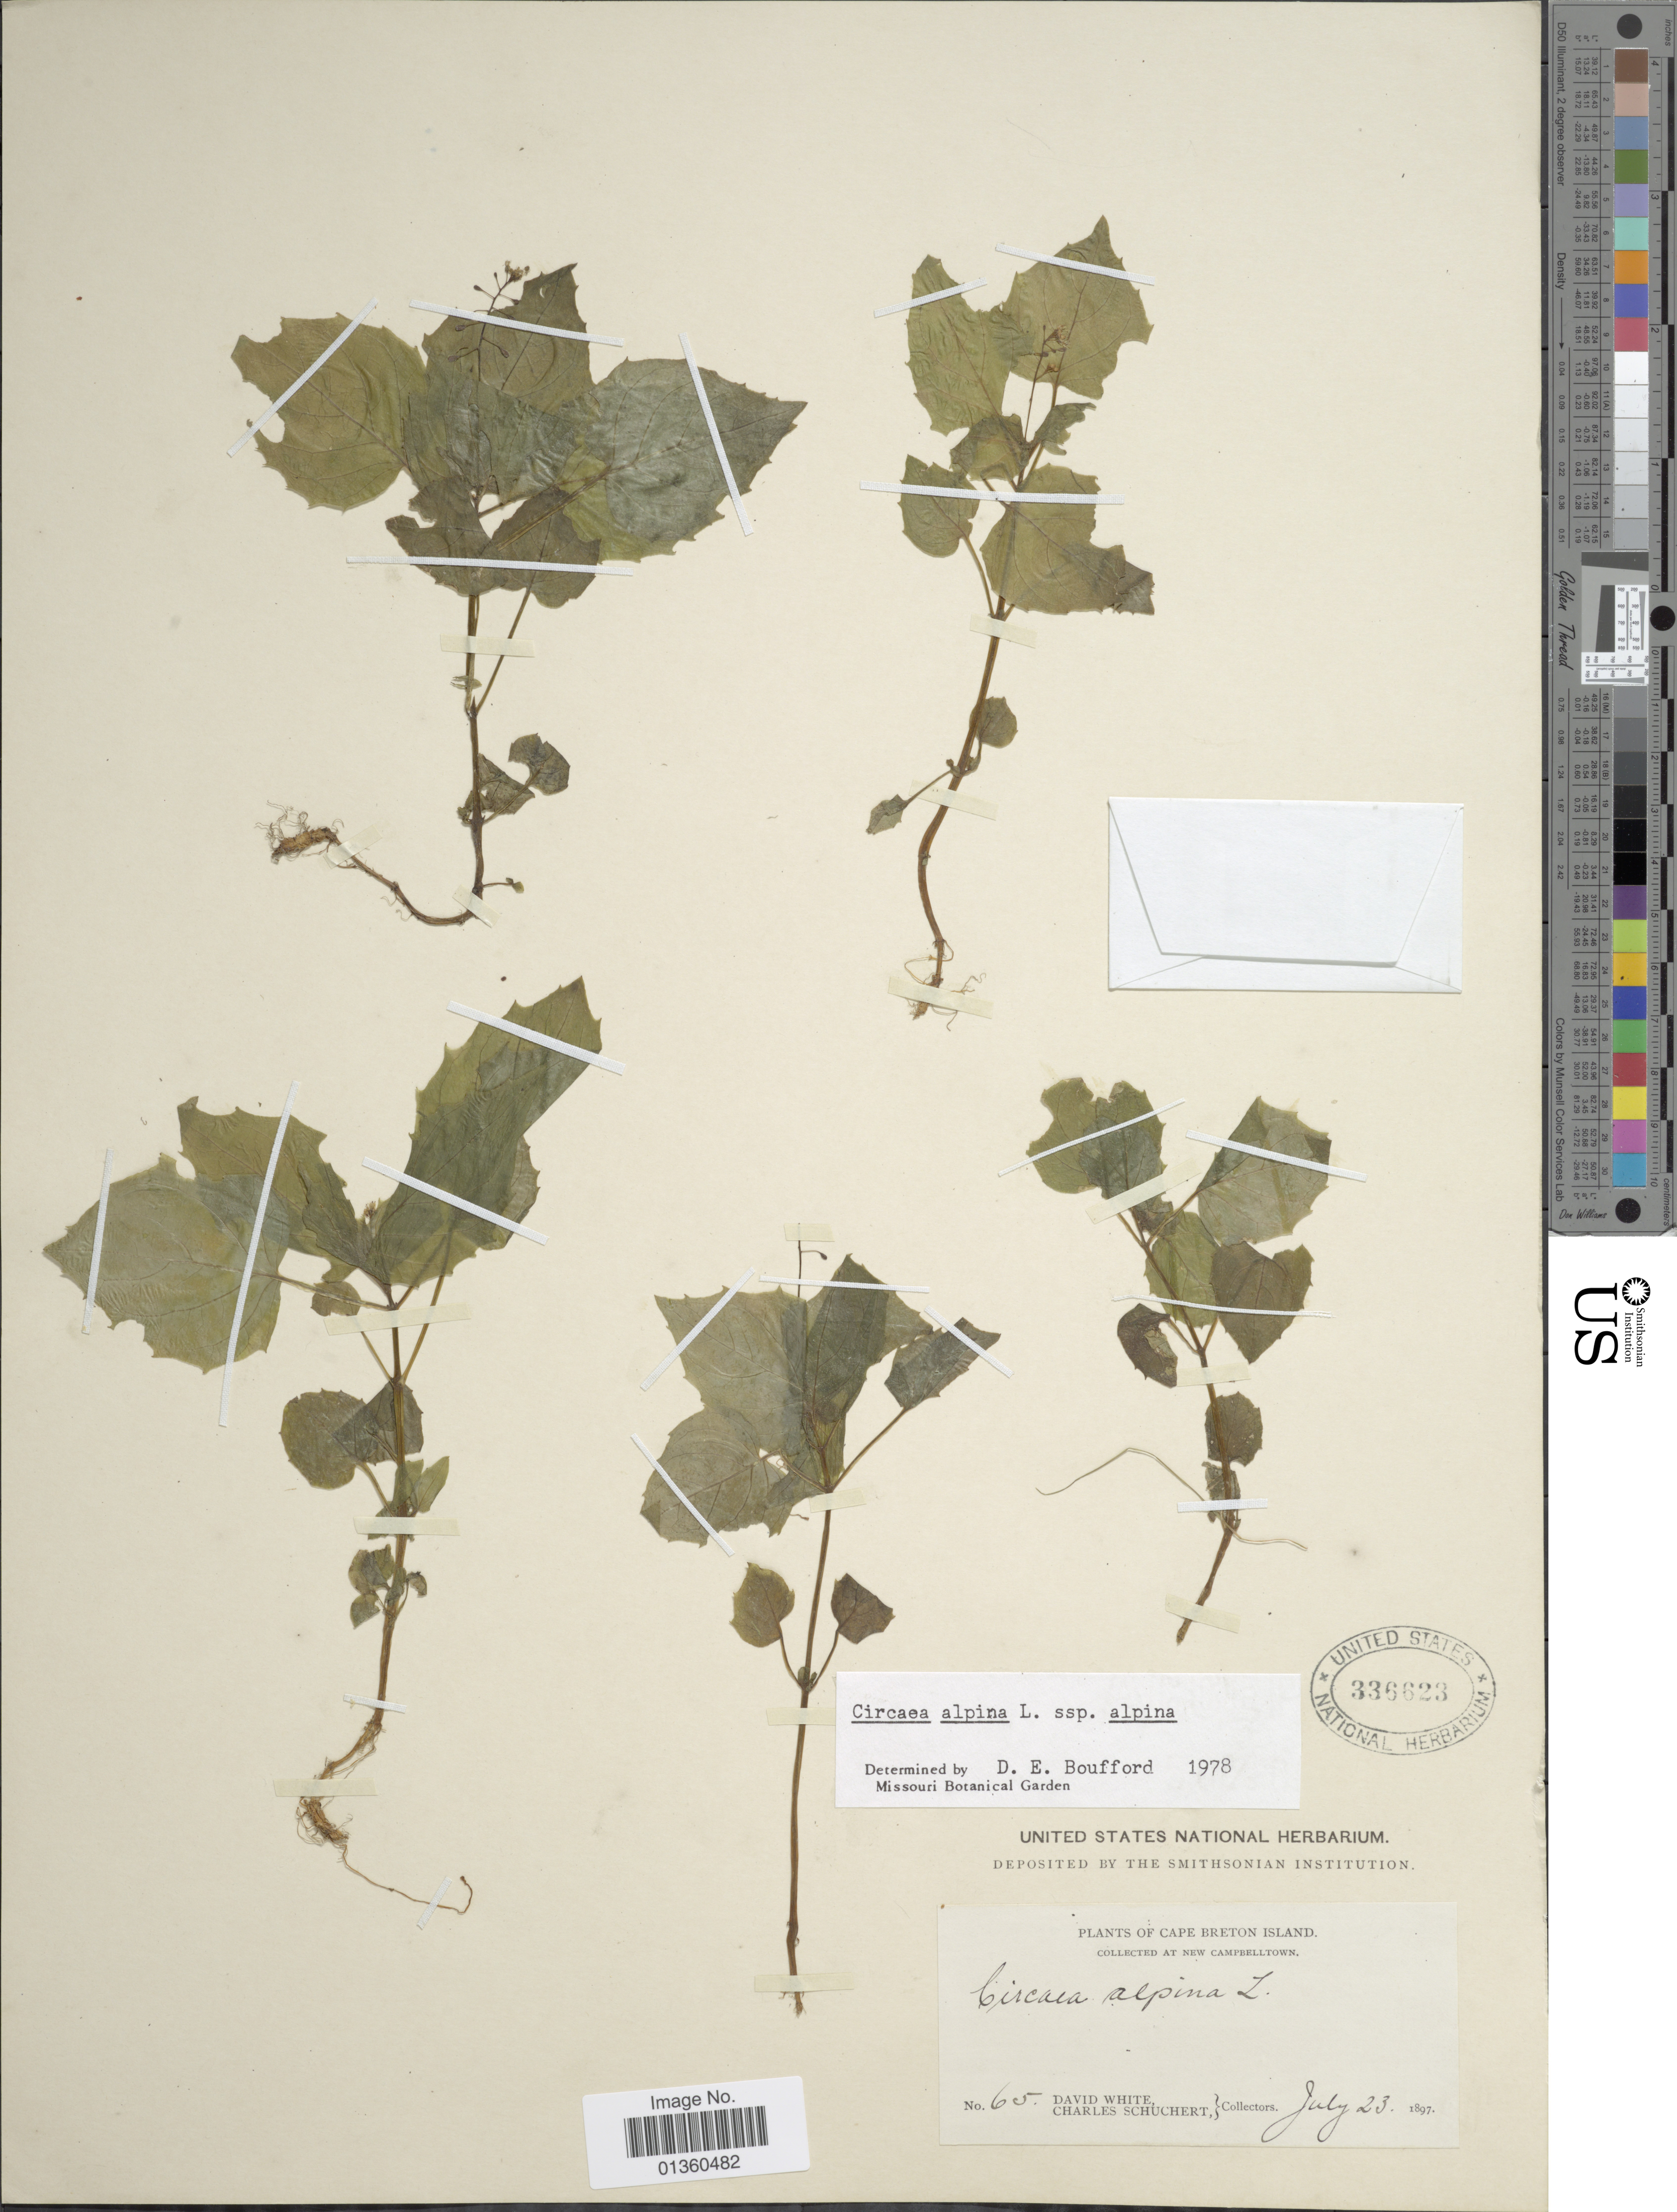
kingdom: Plantae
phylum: Tracheophyta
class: Magnoliopsida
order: Myrtales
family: Onagraceae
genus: Circaea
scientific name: Circaea alpina subsp. alpina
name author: L.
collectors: D. White & C. Schuchert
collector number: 65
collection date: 1897-07-23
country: Canada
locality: Cape Breton Island, at New Campbelltown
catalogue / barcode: US 336623